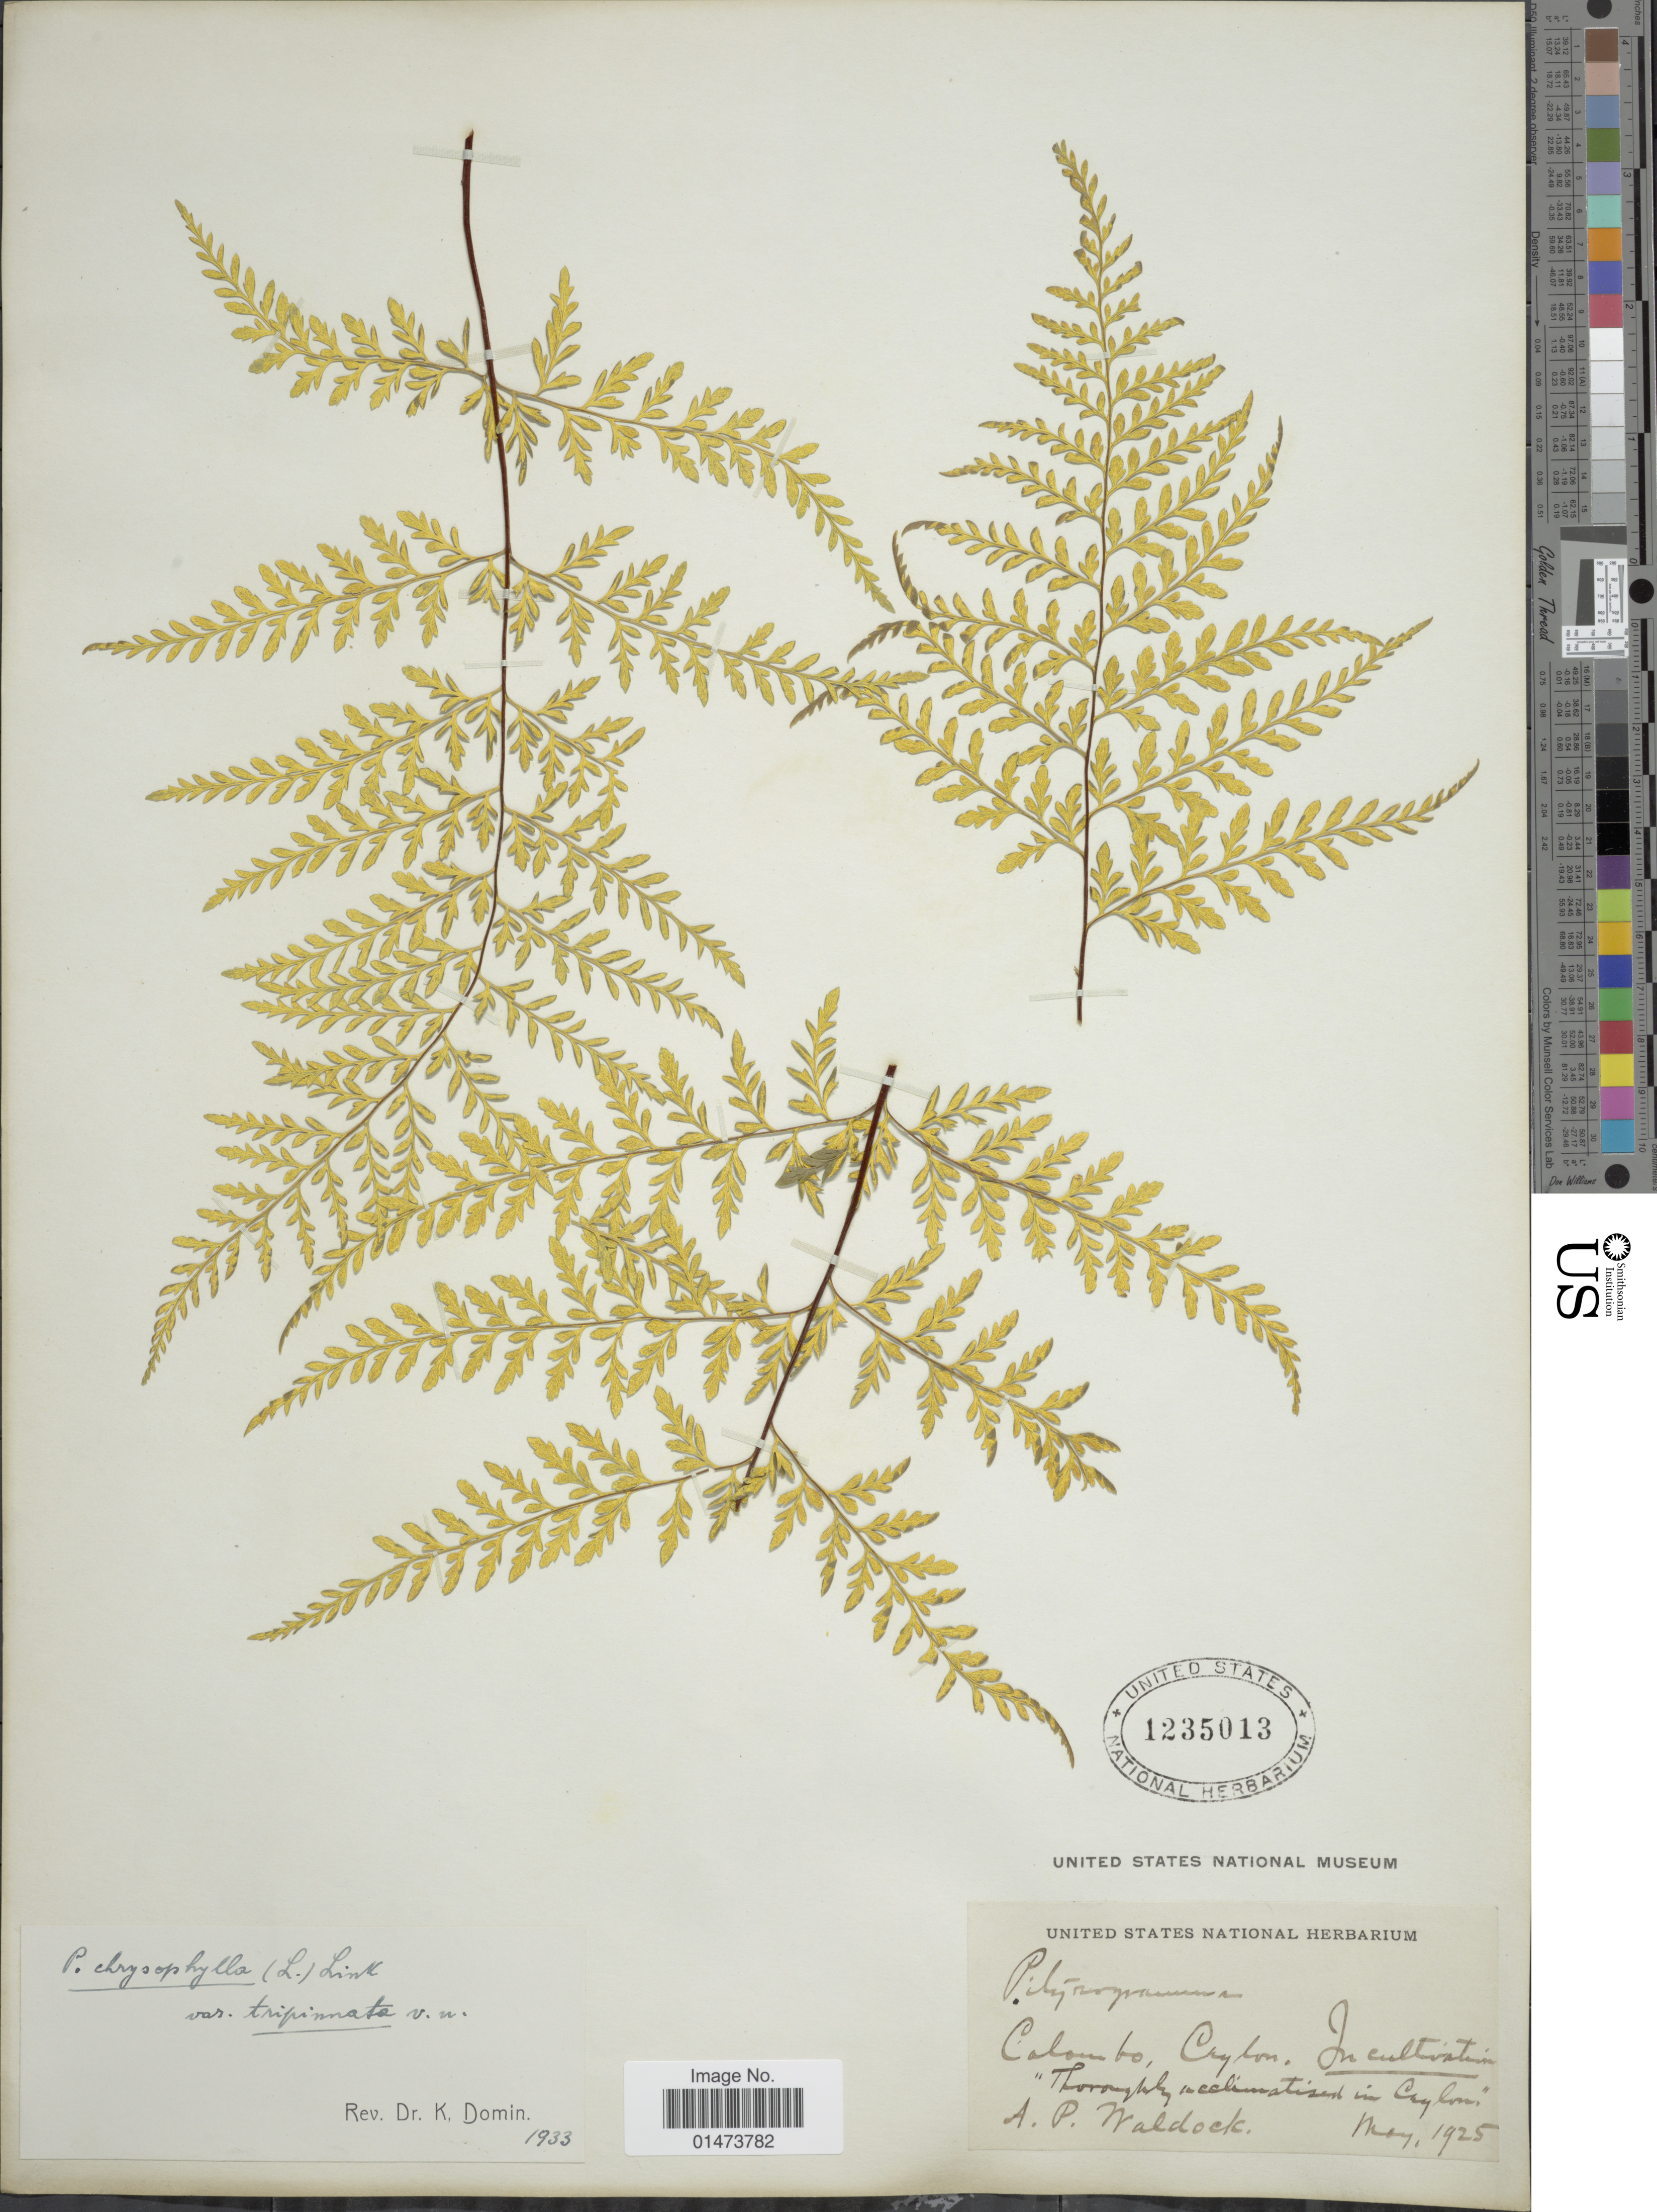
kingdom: Plantae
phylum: Tracheophyta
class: Polypodiopsida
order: Polypodiales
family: Pteridaceae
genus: Pityrogramma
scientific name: Pityrogramma chrysophylla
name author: (Sw.) Link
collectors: A. Waldock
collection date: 1925-05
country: Sri Lanka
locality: Colombo, Ceylon. "Thoroughly acclimatized in Ceylon".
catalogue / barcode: US 1235013